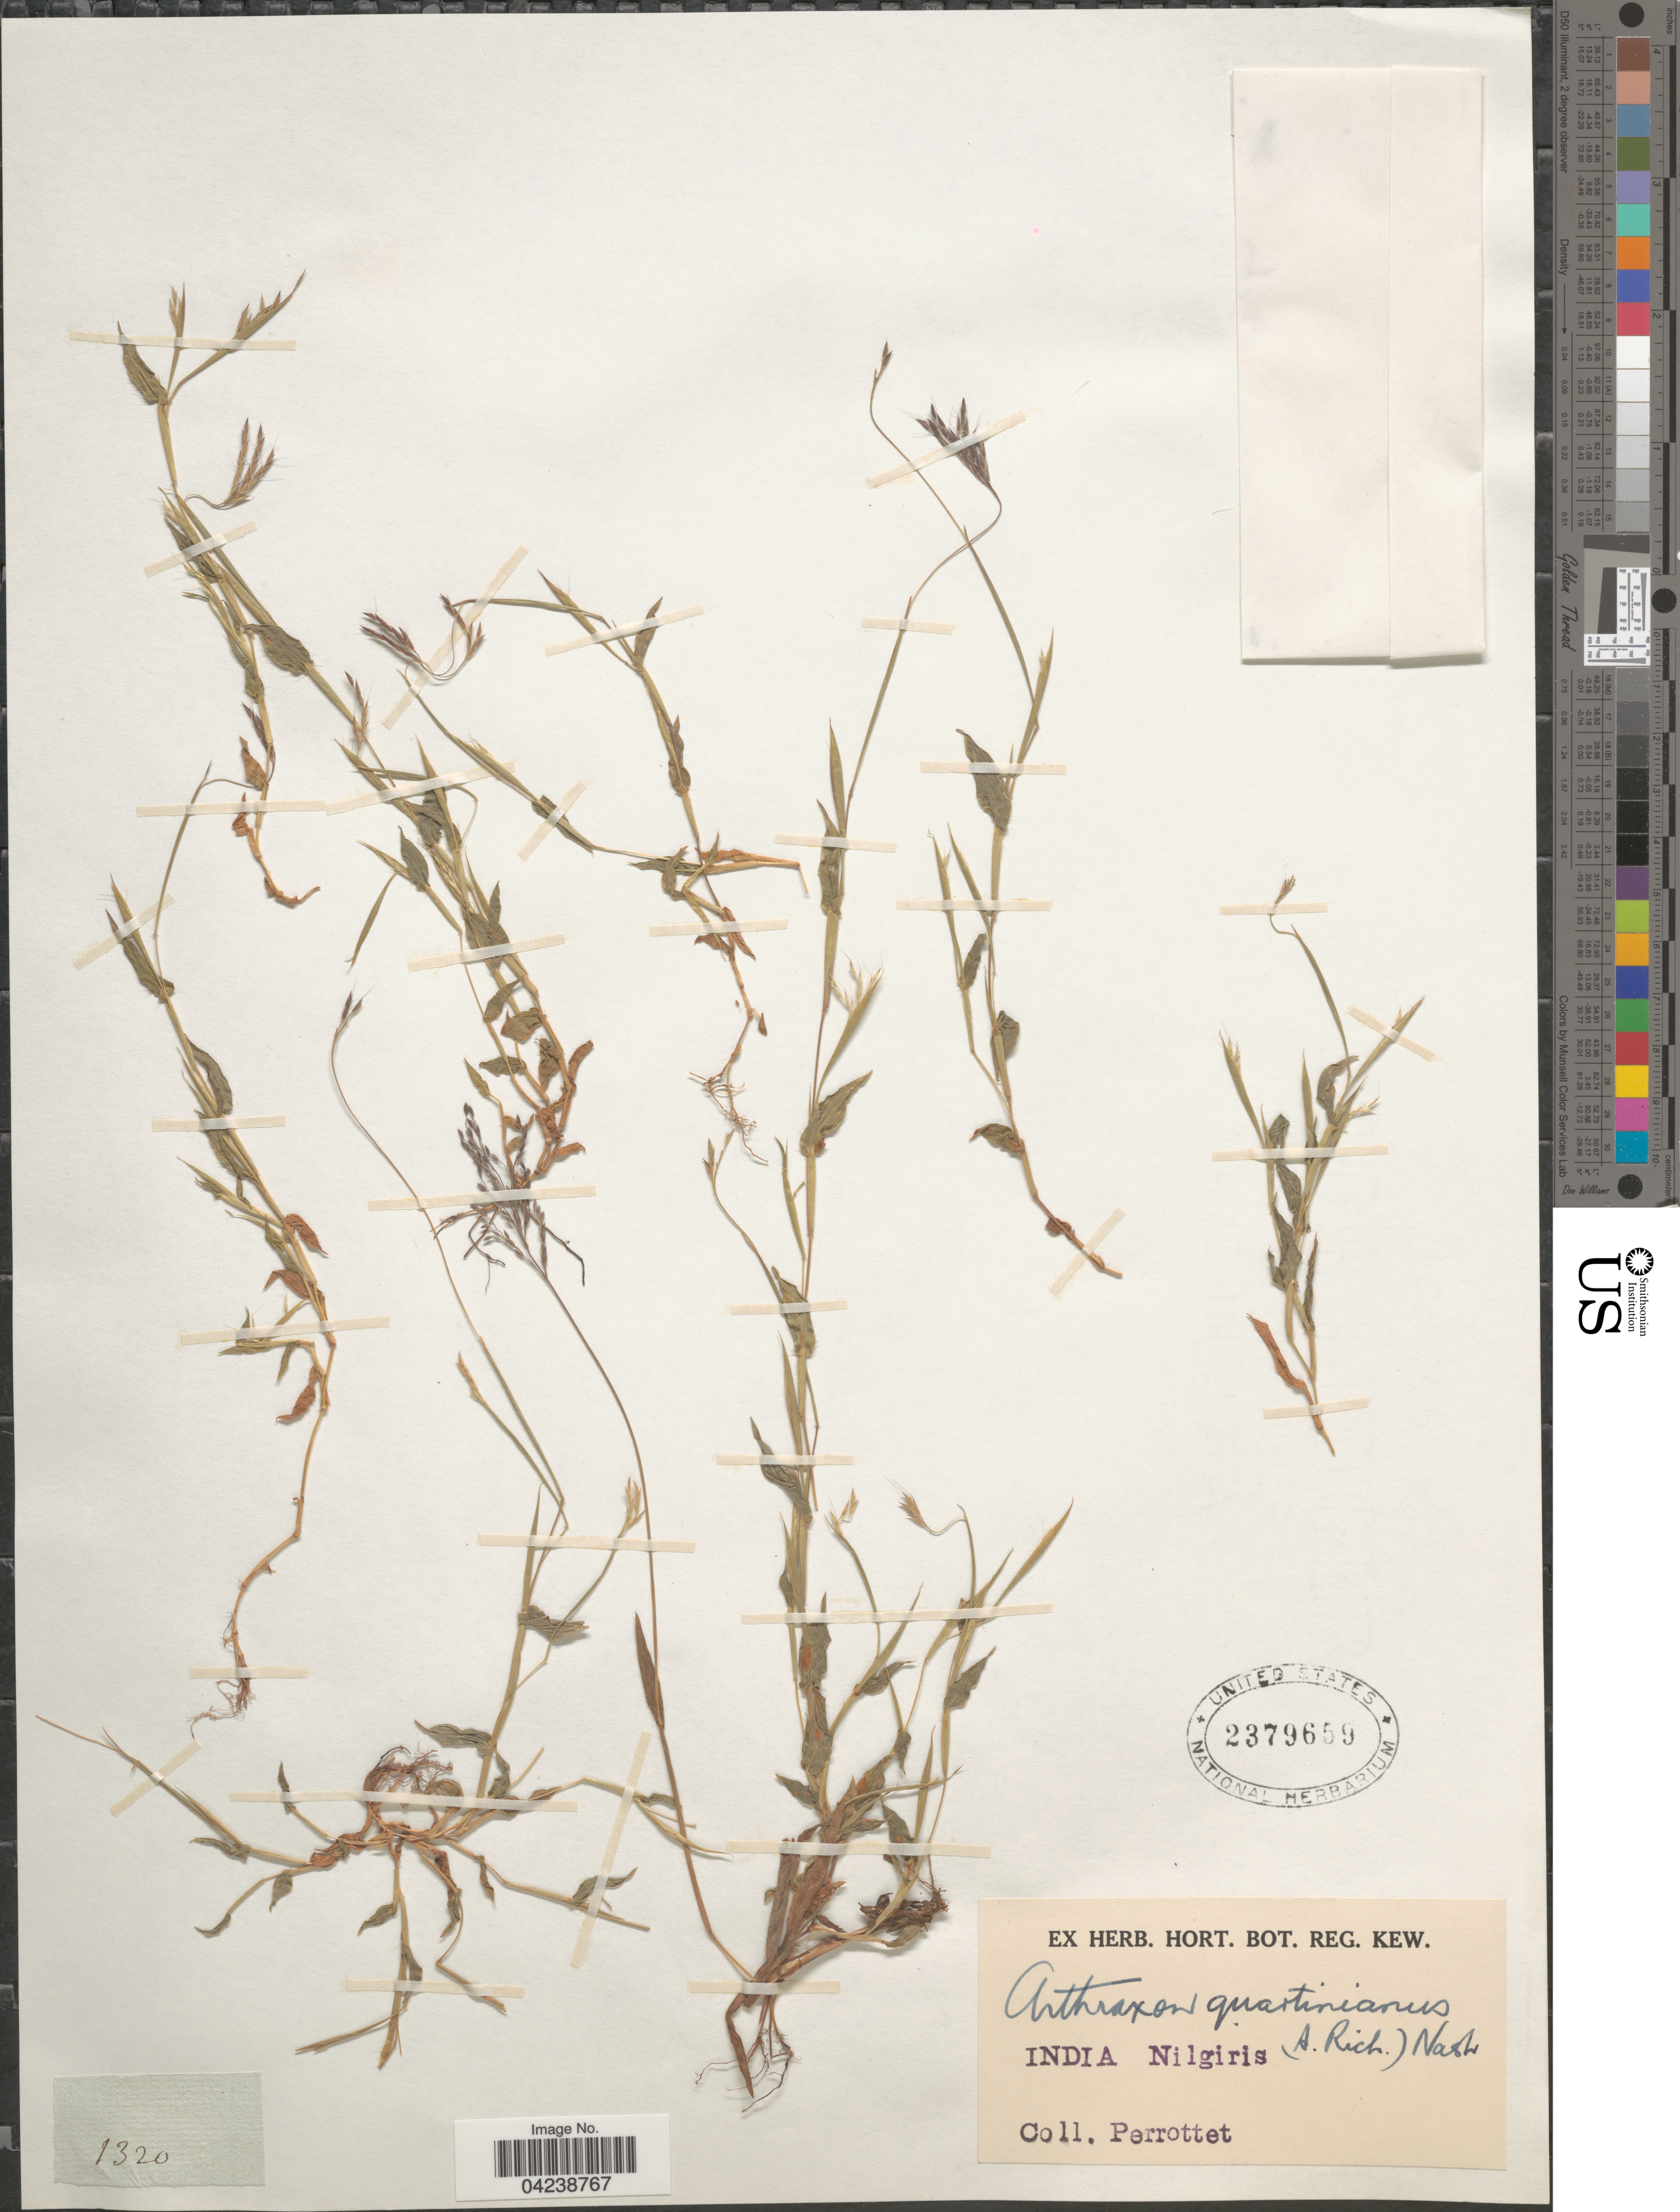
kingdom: Plantae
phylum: Tracheophyta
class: Liliopsida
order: Poales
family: Poaceae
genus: Arthraxon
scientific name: Arthraxon hispidus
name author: (Thunb.) Makino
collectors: Perrottet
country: India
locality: Nilgiris.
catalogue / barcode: US 2379659